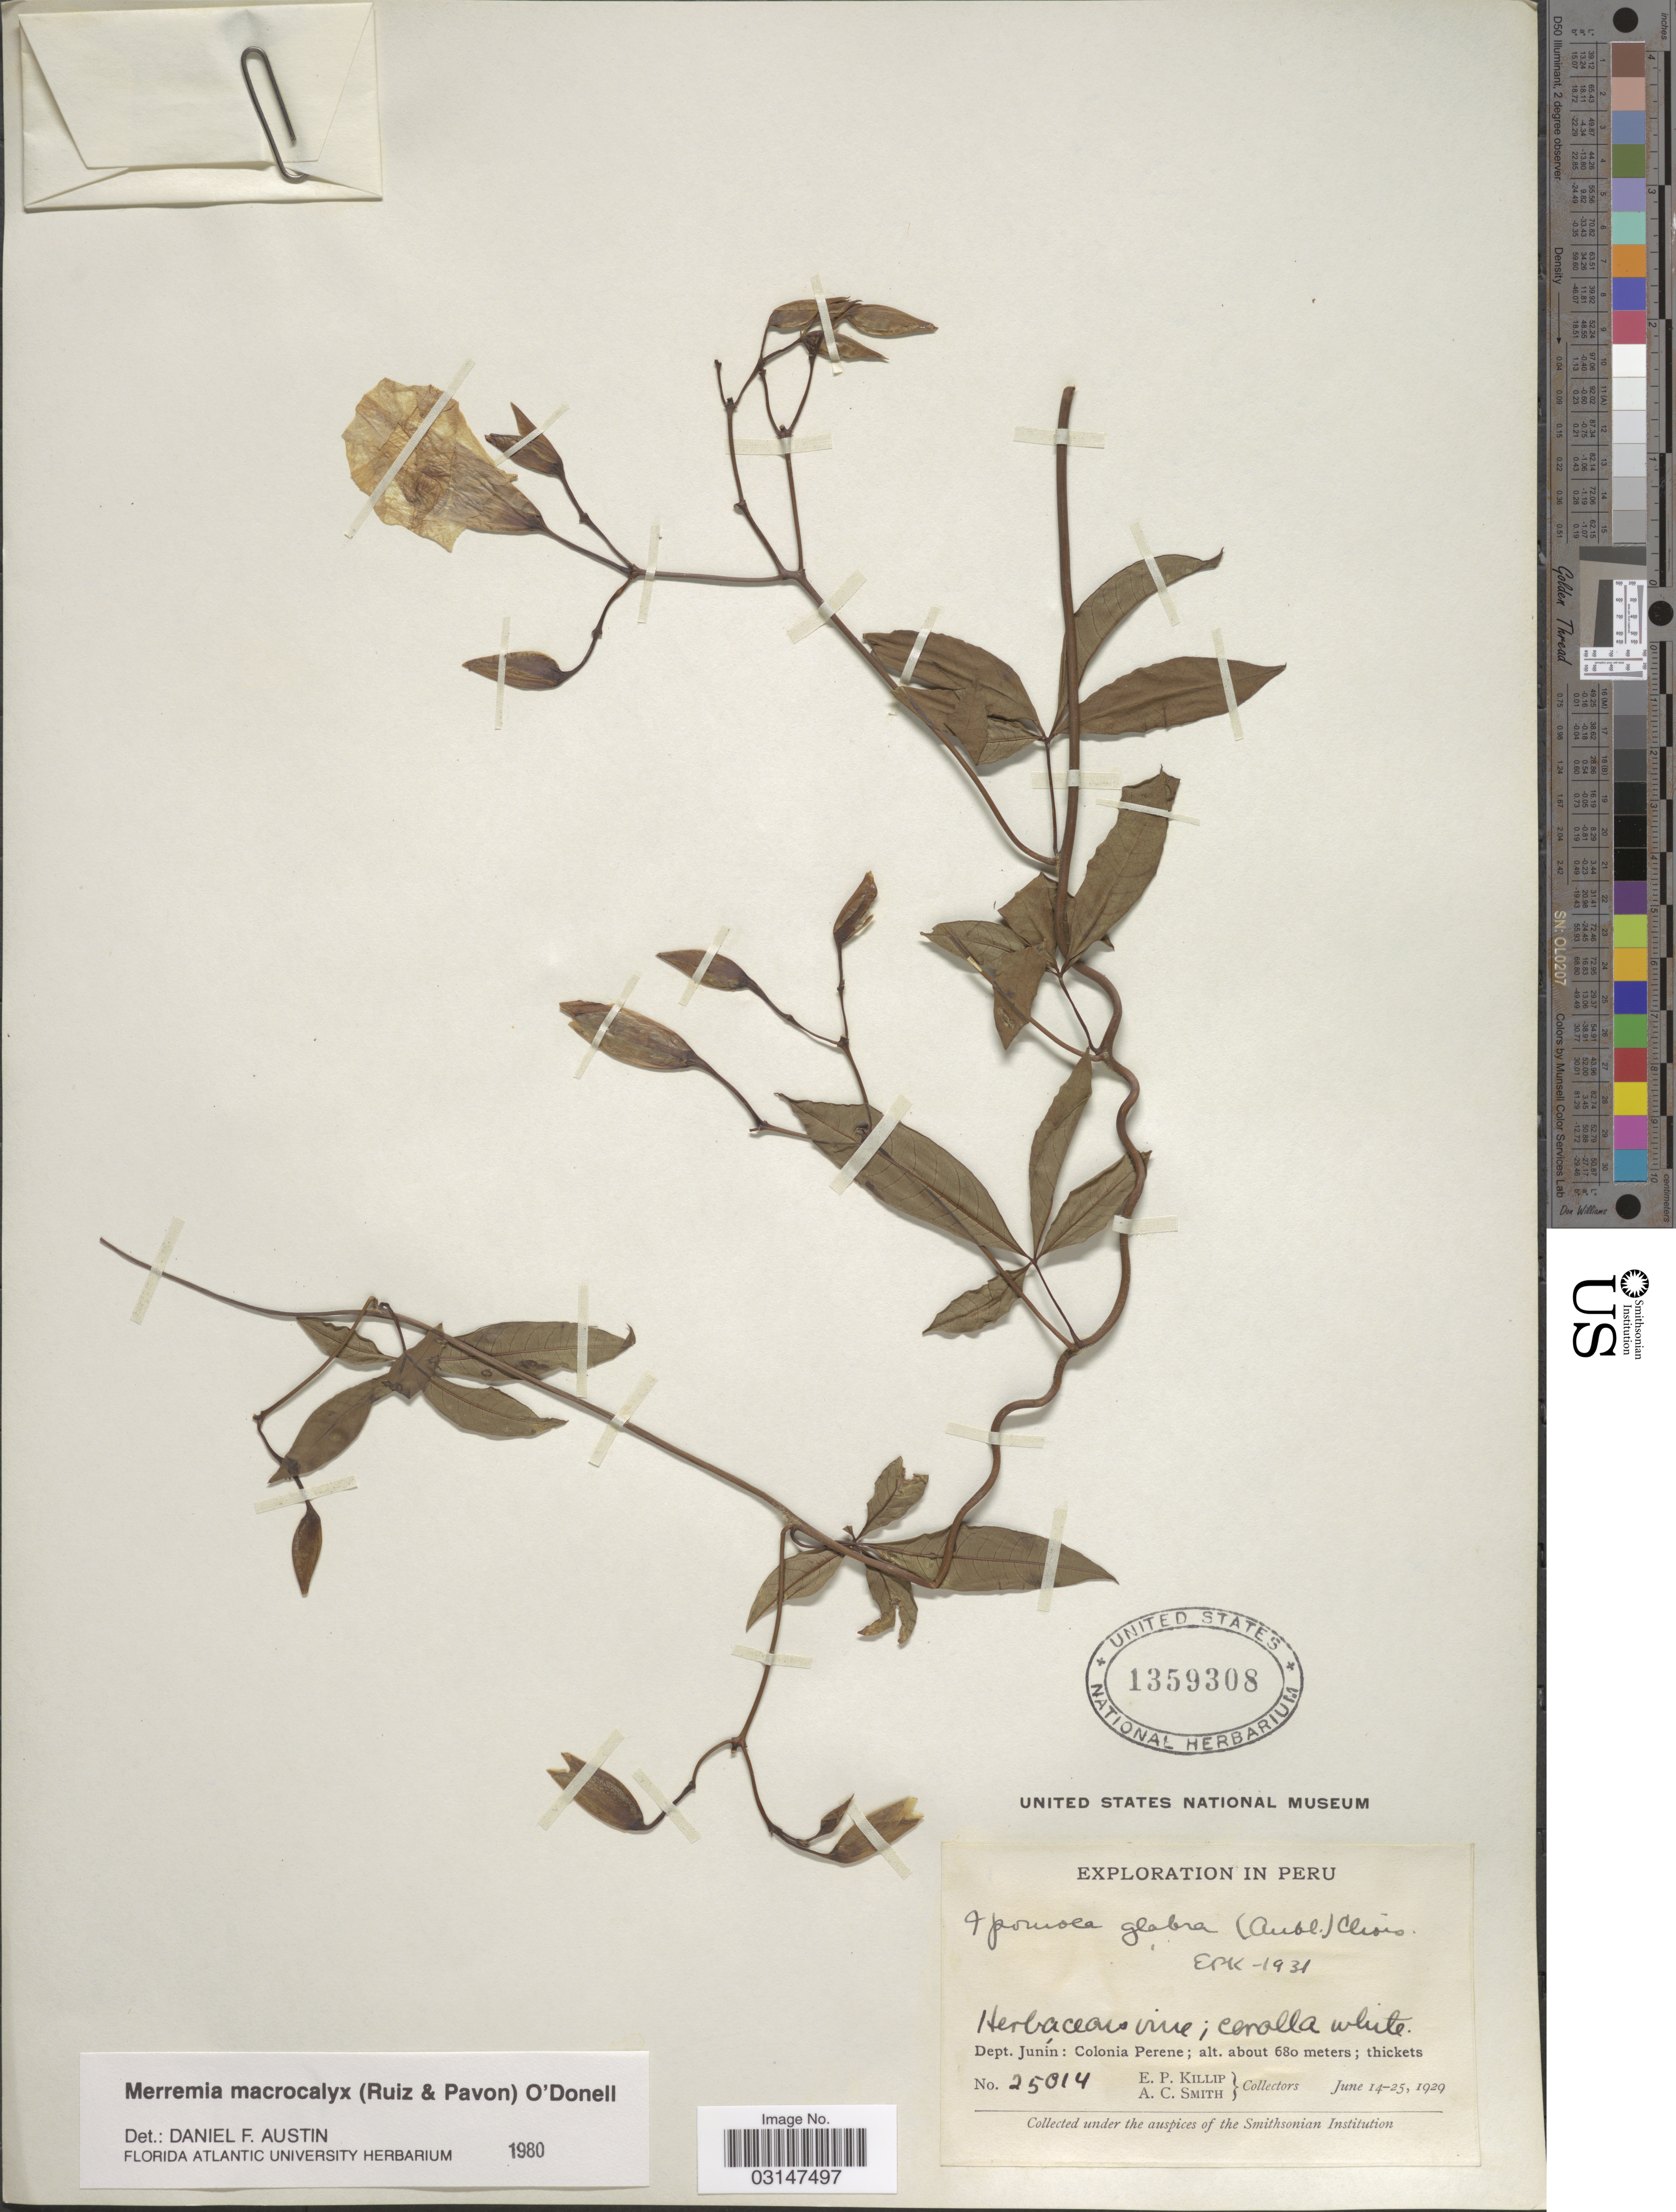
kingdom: Plantae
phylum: Tracheophyta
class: Magnoliopsida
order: Solanales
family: Convolvulaceae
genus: Distimake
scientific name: Distimake macrocalyx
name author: (Ruiz & Pav.) A. R. Simões & Staples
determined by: Strong, Mark T., (BOT), Smithsonian Institution - National Museum of Natural History (UNITED STATES)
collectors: E. P. Killip & A. C. Smith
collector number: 25014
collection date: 1929-06-14/1929-06-25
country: Peru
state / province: Junín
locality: Dept. Junín: Colonia Perene.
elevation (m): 680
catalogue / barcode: US 1359308